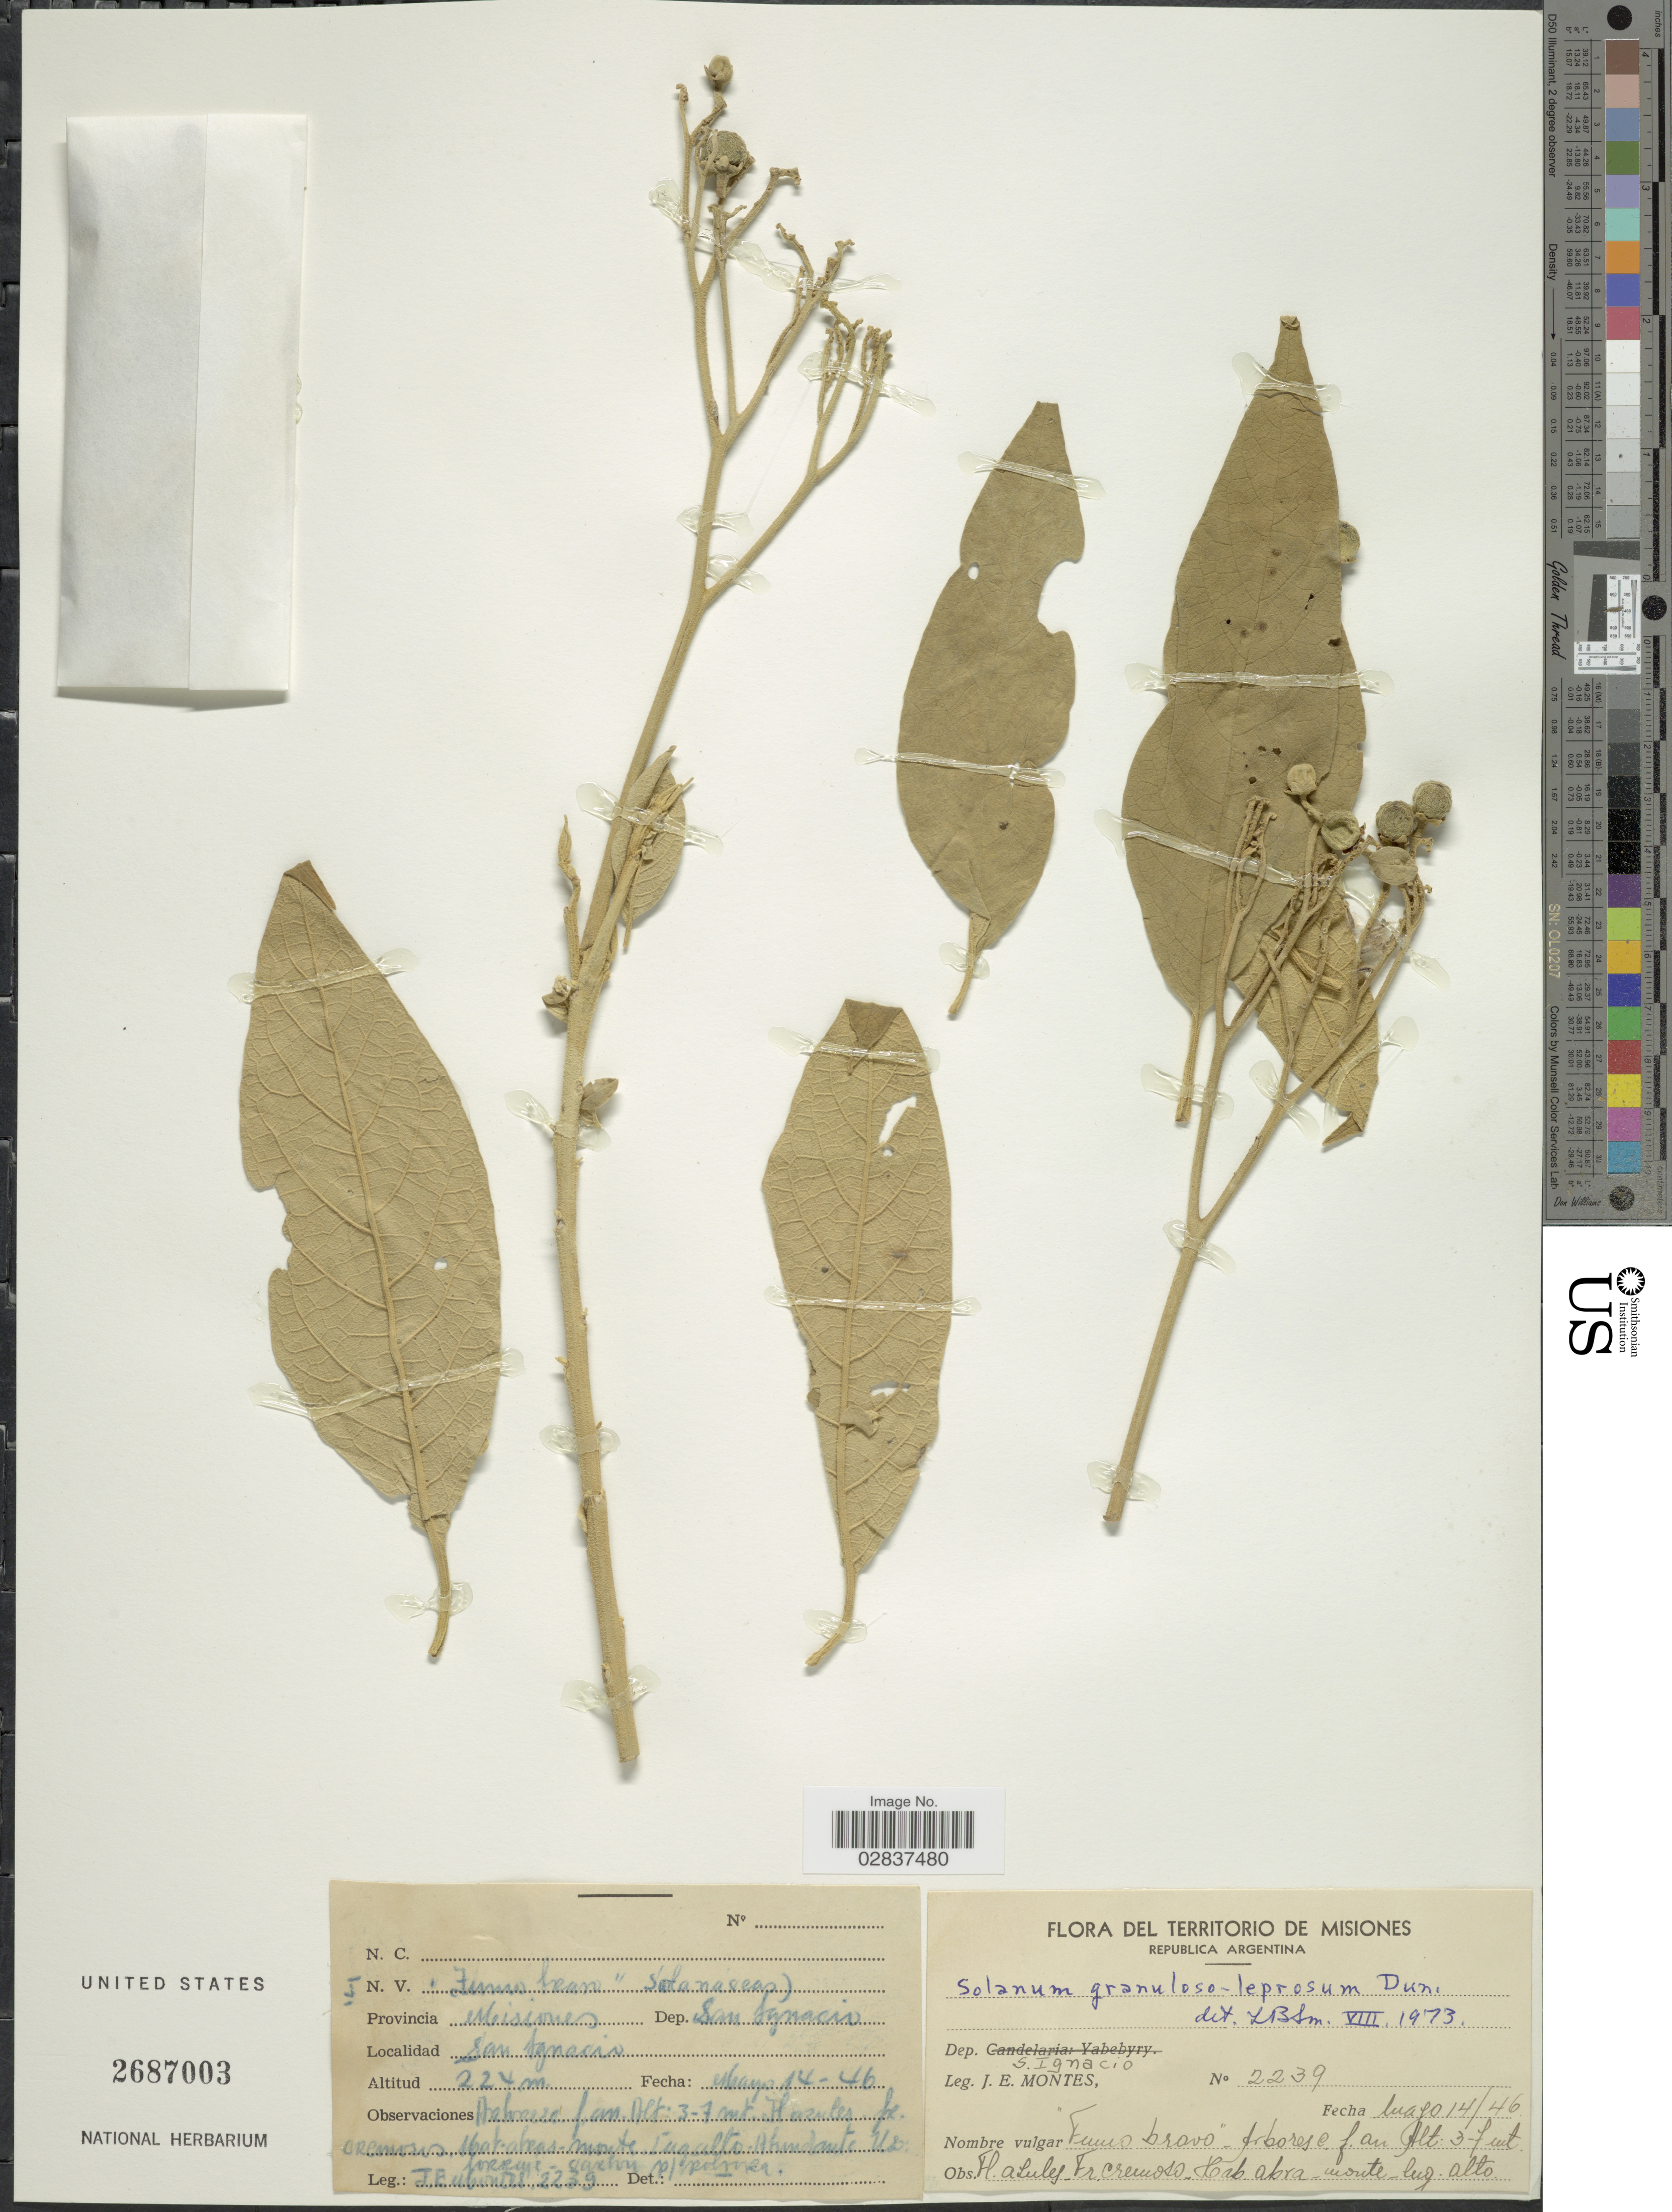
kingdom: Plantae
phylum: Tracheophyta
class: Magnoliopsida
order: Solanales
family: Solanaceae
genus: Solanum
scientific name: Solanum granuloso-leprosum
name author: Dunal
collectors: J. E. Montes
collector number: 2239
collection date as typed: Transcribed d/m/y: 14/5/46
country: Argentina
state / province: Misiones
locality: Dep. San Ignacio. San Ignacio.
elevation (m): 224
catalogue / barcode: US 2687003